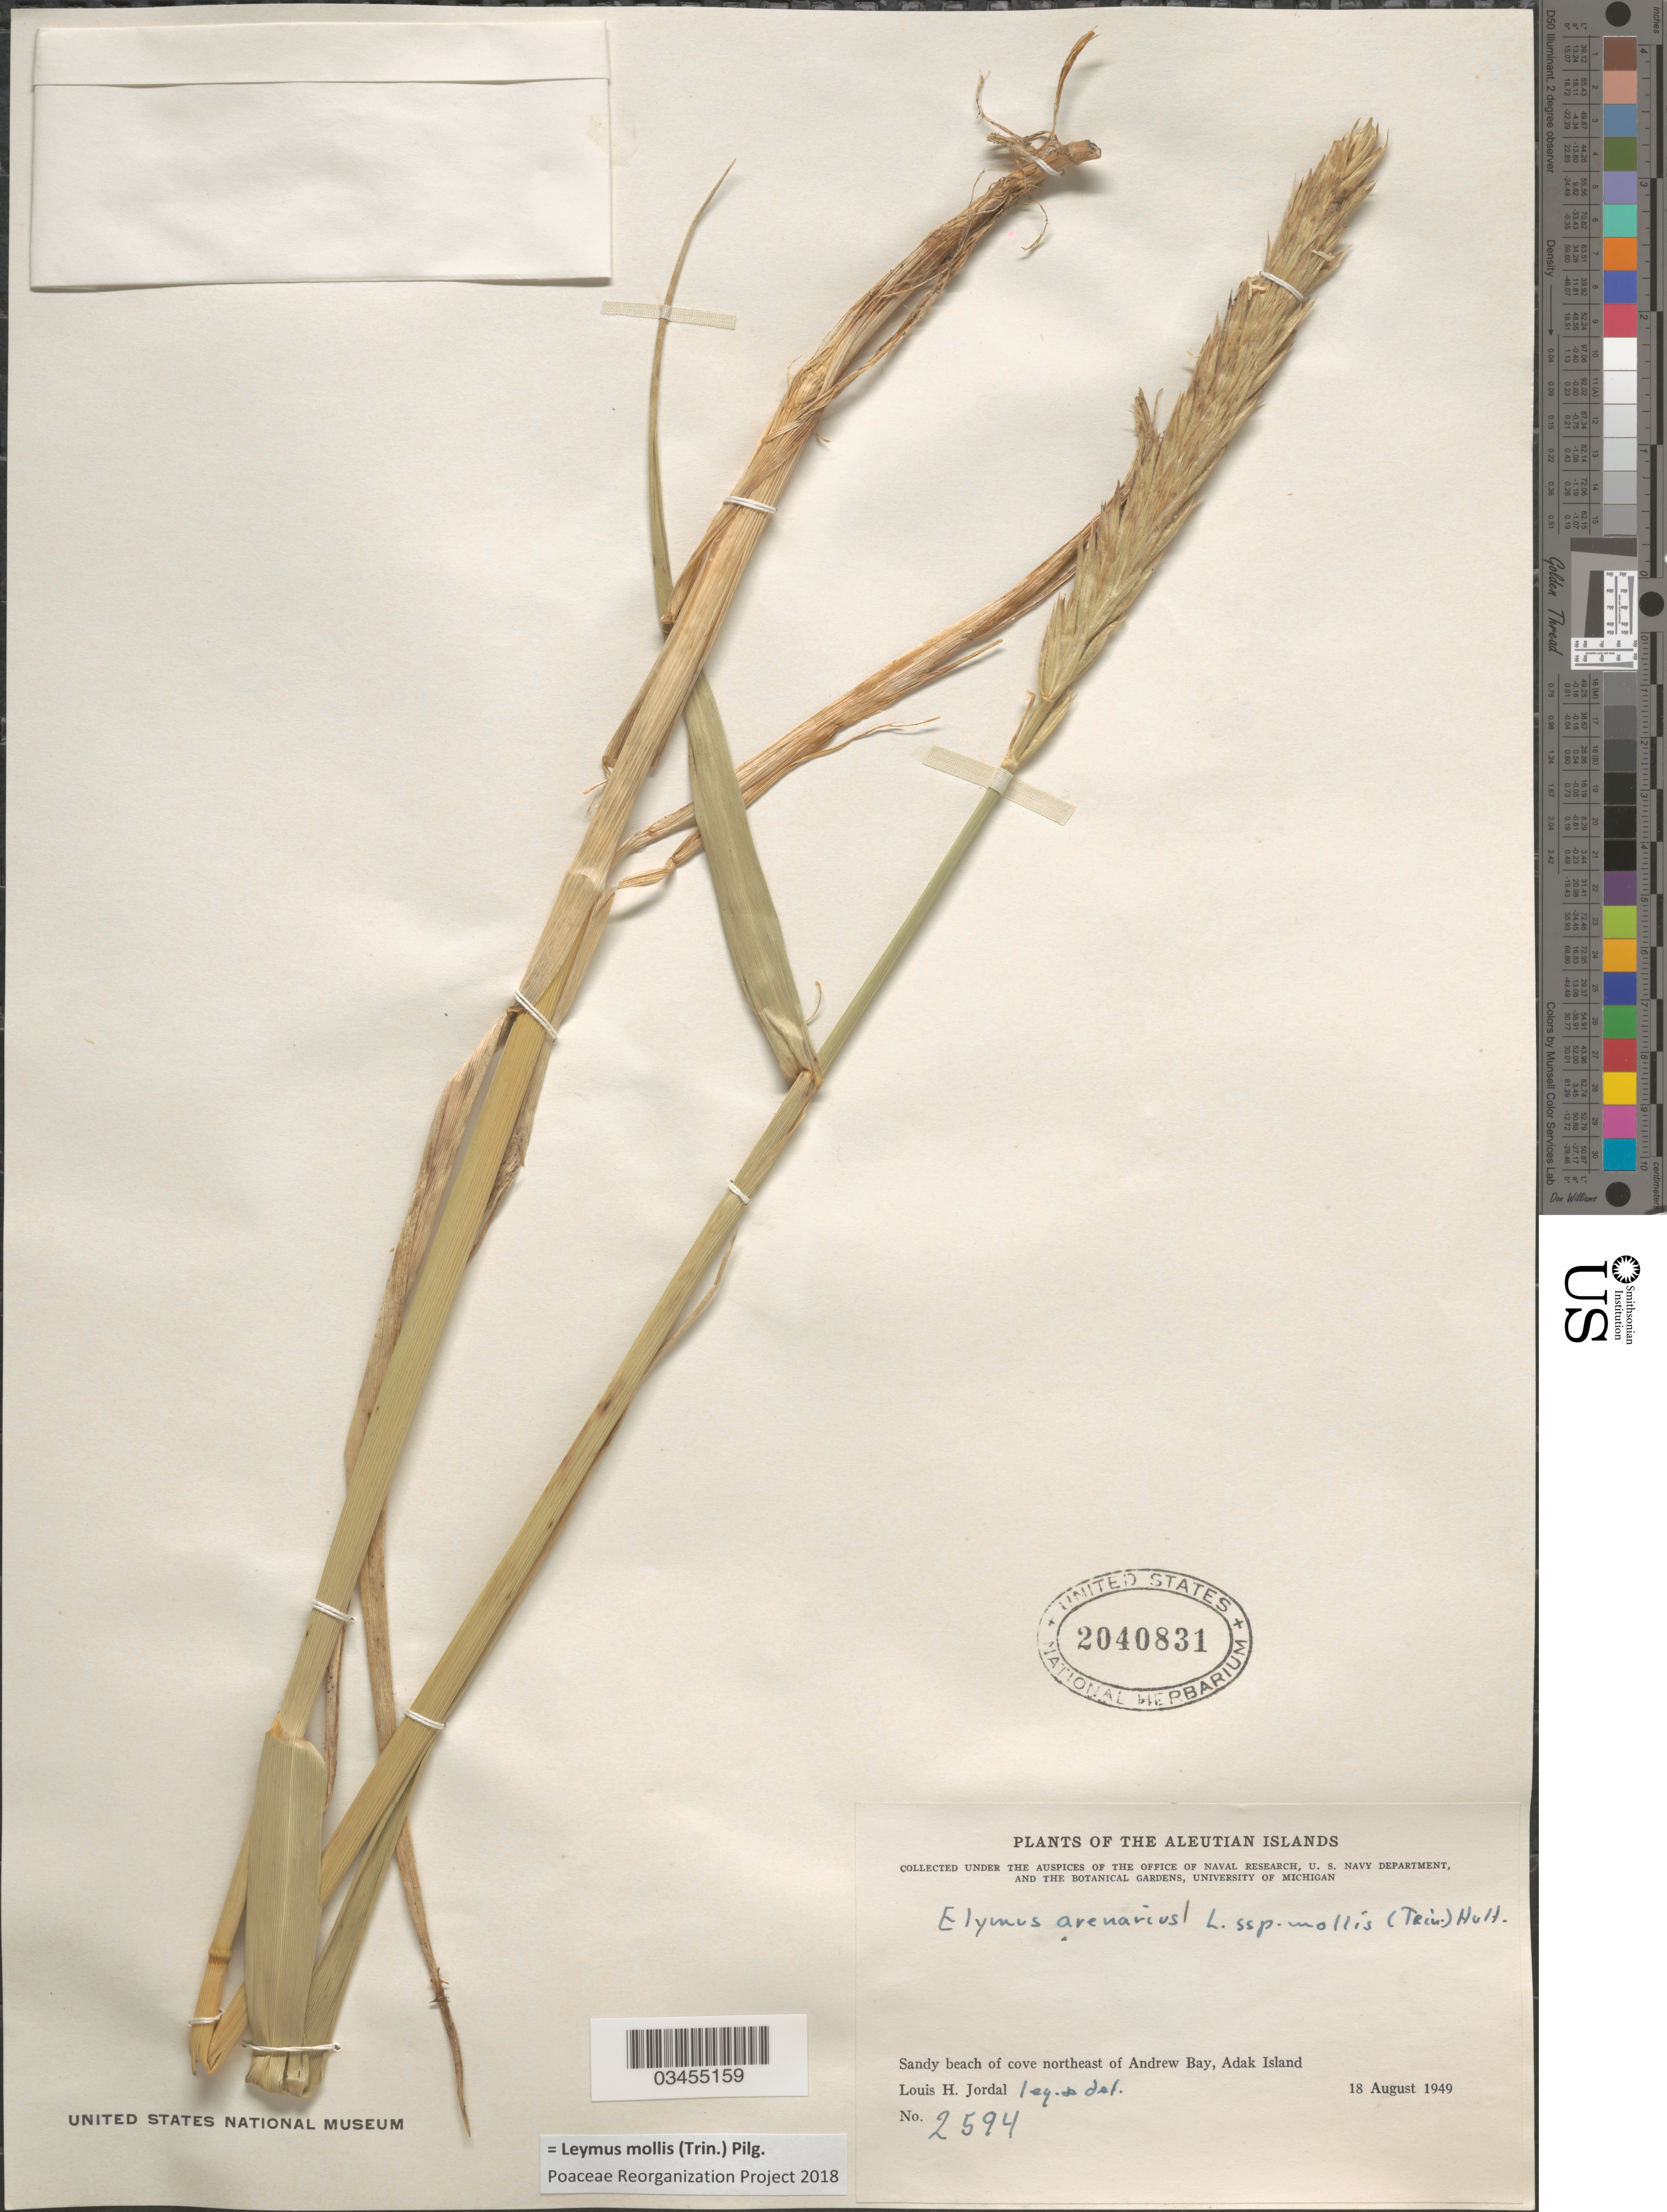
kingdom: Plantae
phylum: Tracheophyta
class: Liliopsida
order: Poales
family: Poaceae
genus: Leymus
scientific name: Leymus mollis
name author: (Trin.) Pilg.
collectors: L. Jordal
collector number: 2594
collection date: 1949-08-18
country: United States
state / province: Alaska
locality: The Aleutian Islands. Sandy beach of cove northeast of Andrew Bay, Adak Island.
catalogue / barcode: US 2040831